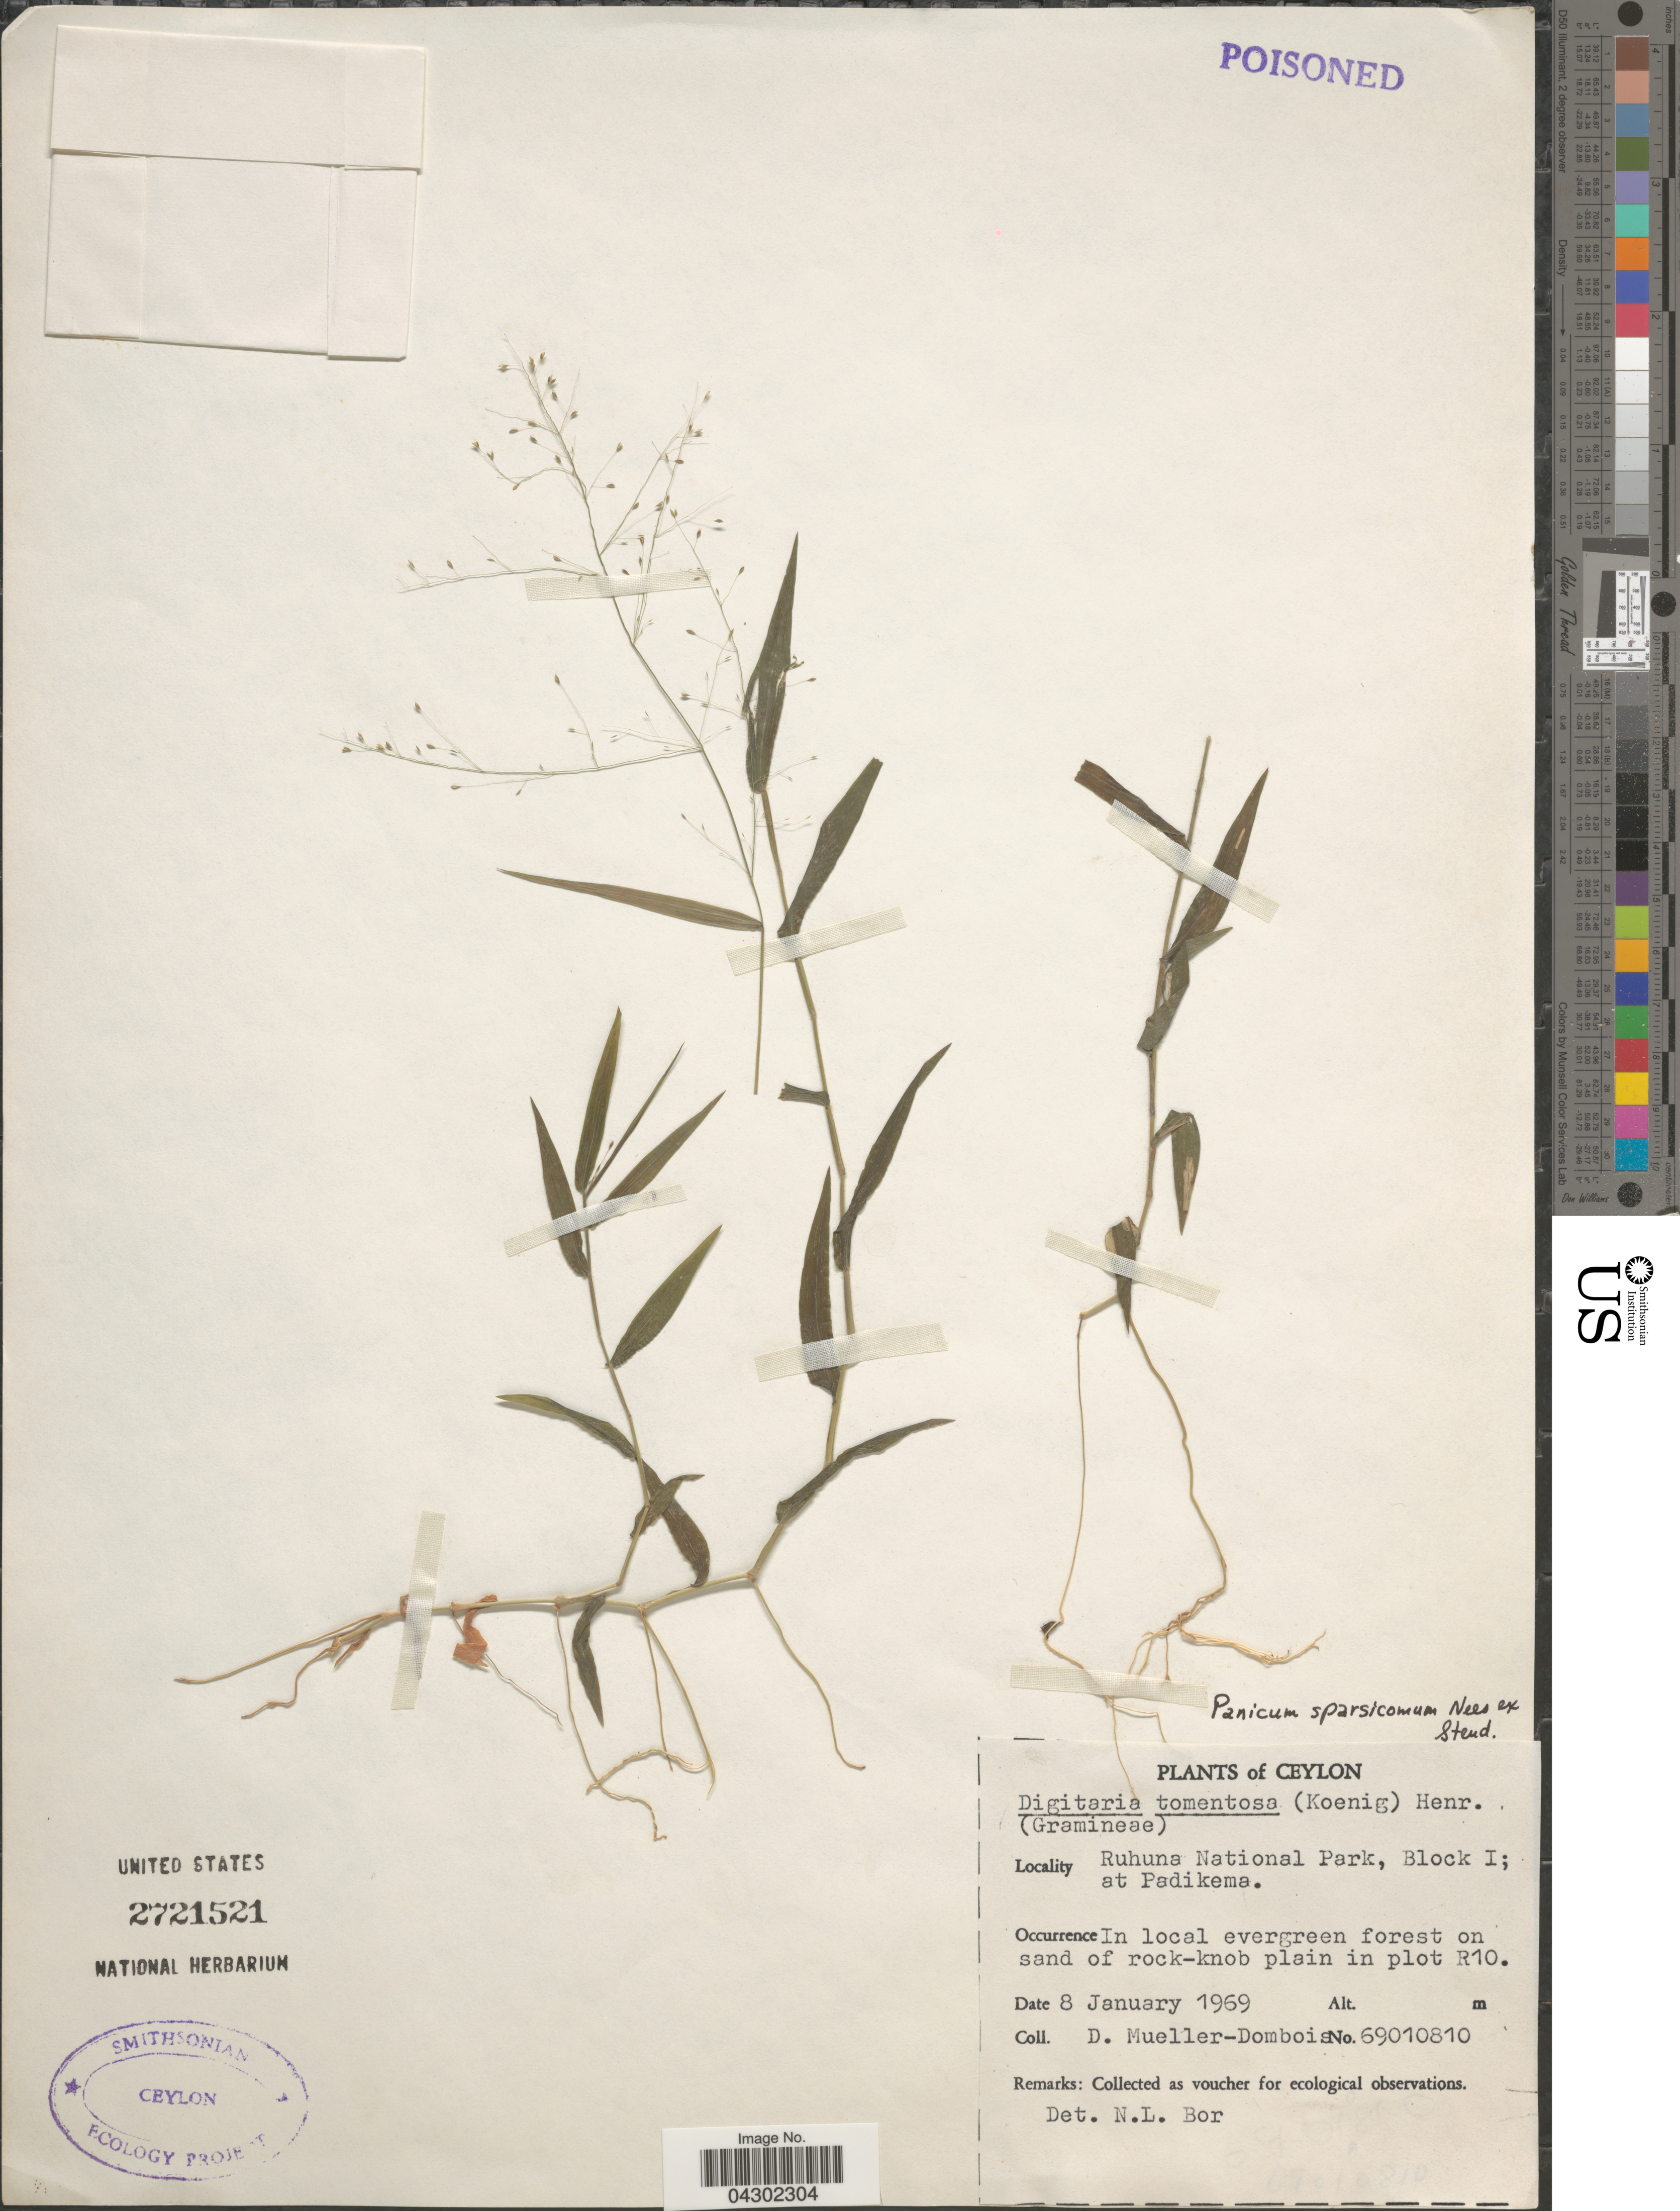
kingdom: Plantae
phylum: Tracheophyta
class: Liliopsida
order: Poales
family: Poaceae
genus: Panicum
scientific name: Panicum sparsicomum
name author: Nees ex Steud.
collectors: D. Mueller-Dombois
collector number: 69010810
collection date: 1969-01-08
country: Sri Lanka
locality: Ceylon. Ruhuna National Park, Block I; at Padikema. In local evergreen forest on sand of rock-knob plain in plot R10.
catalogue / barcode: US 2721521